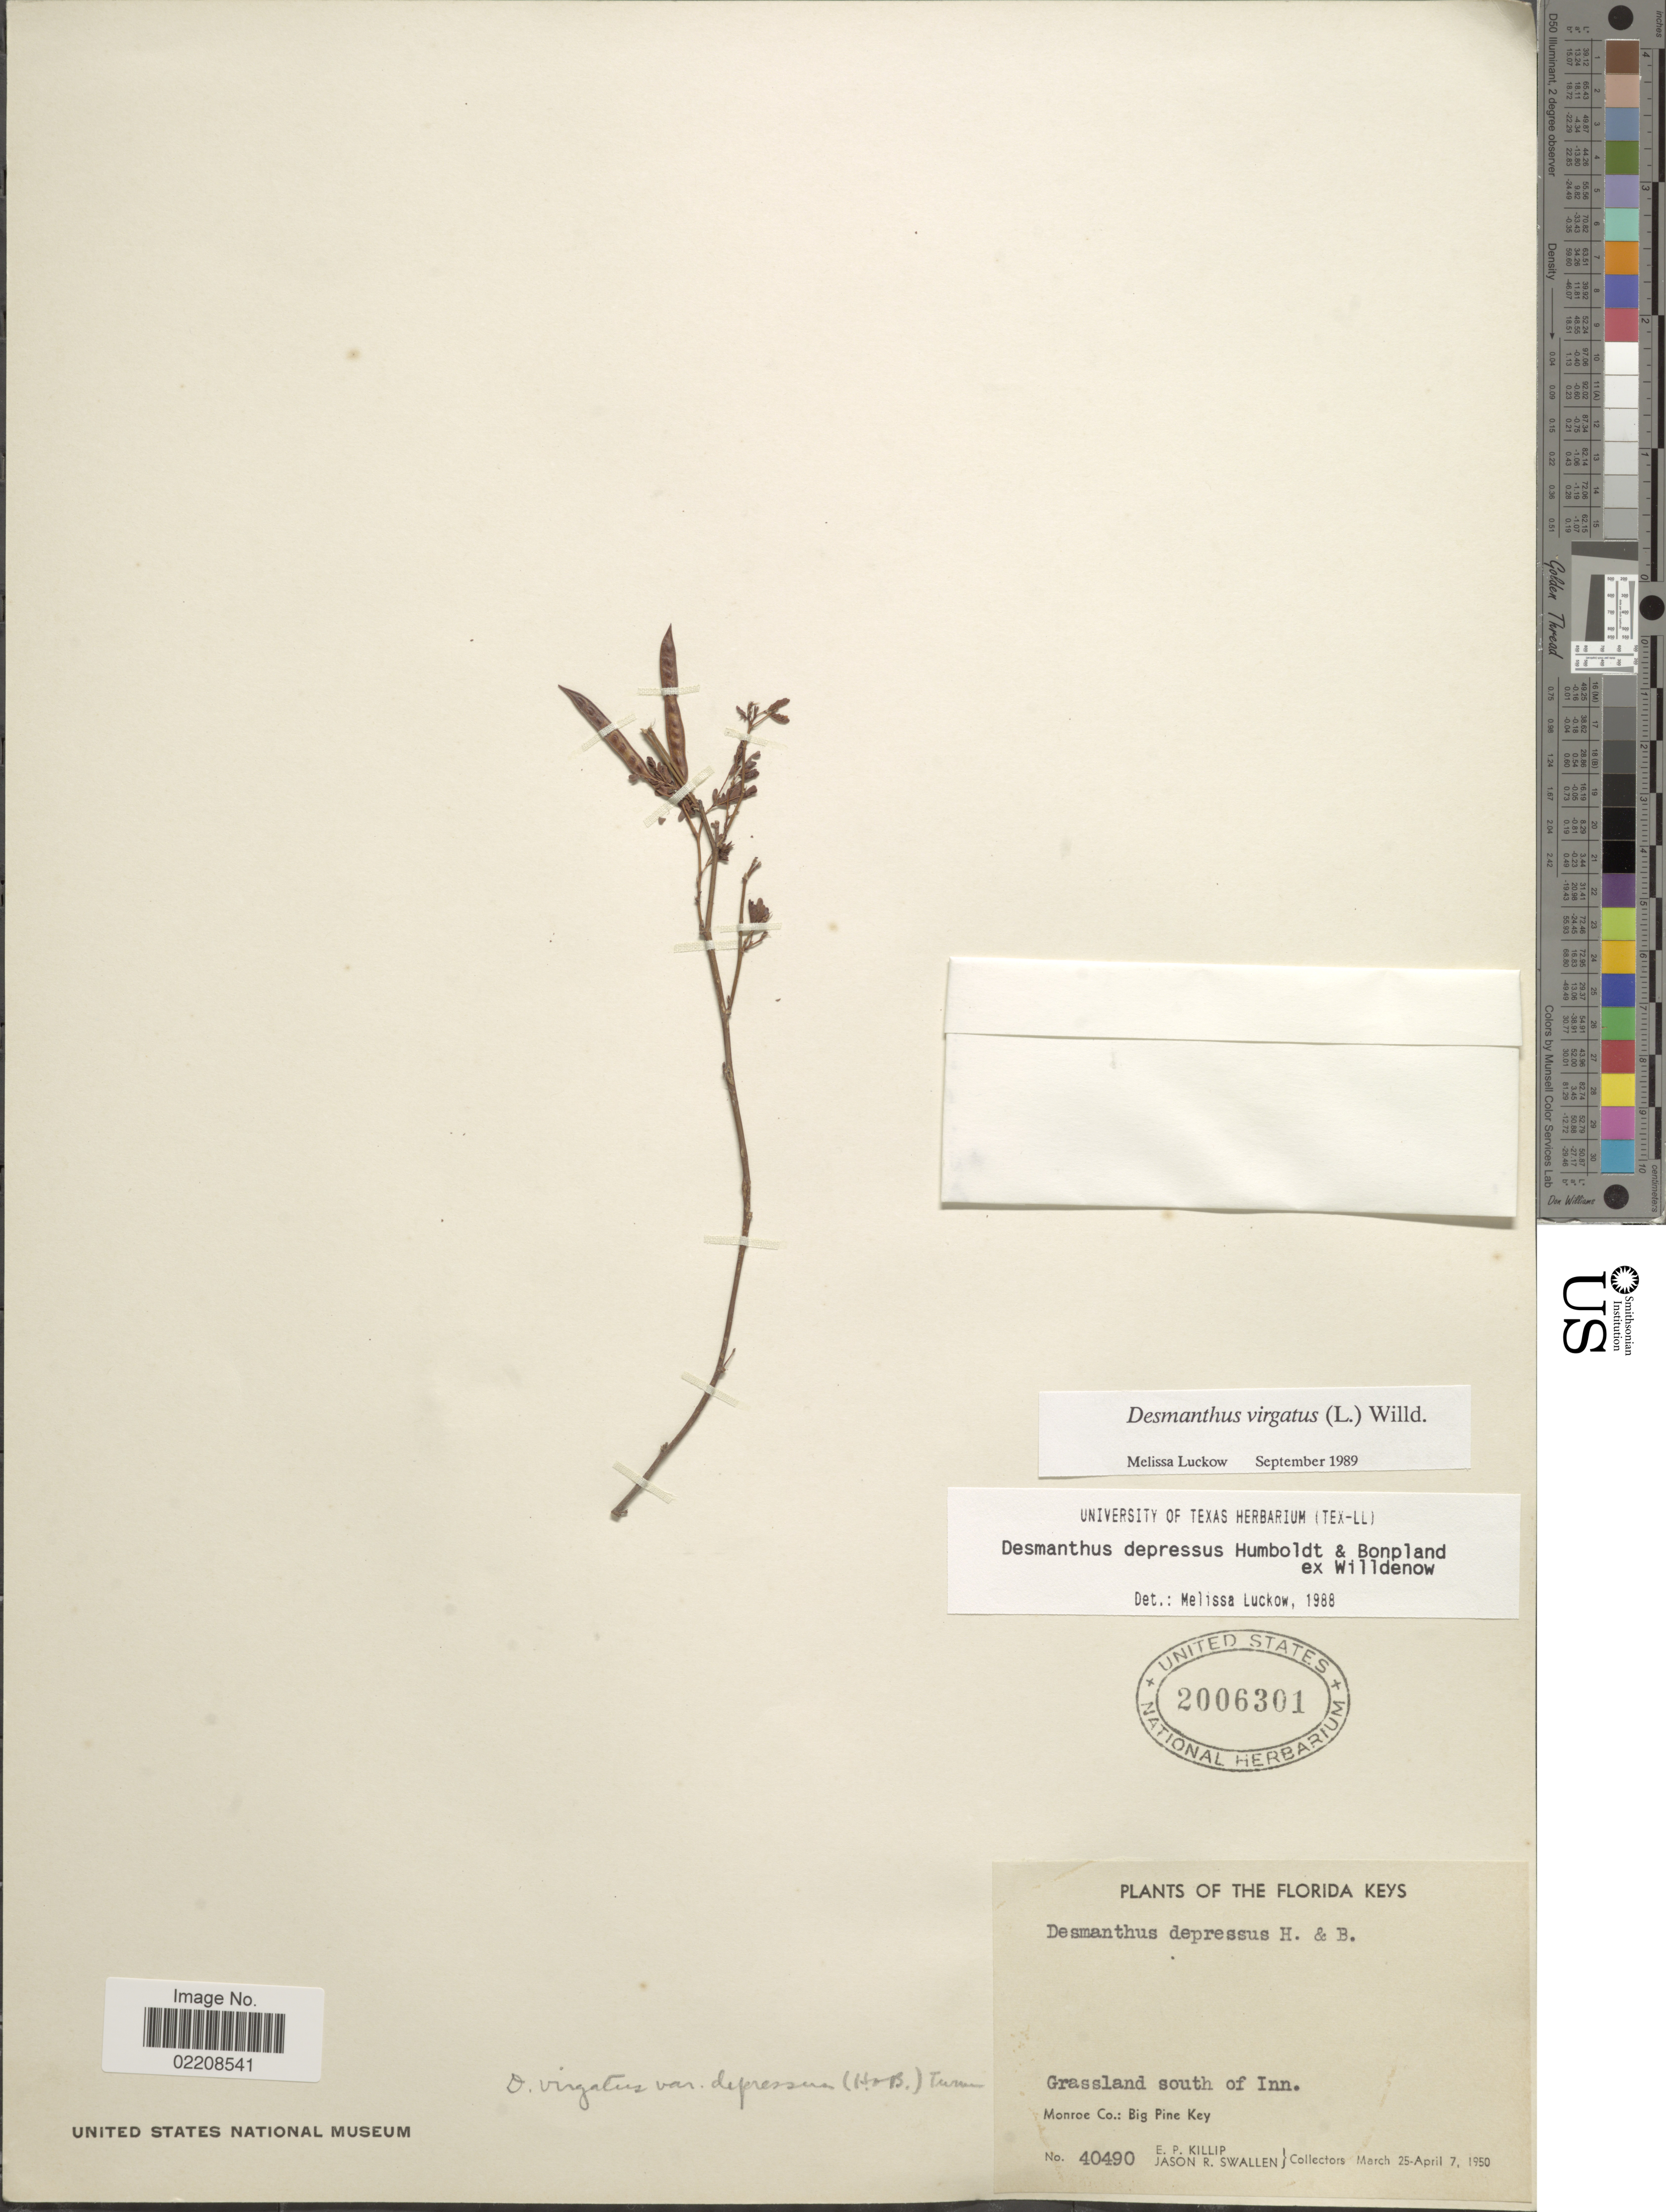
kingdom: Plantae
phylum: Tracheophyta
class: Magnoliopsida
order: Fabales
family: Fabaceae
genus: Desmanthus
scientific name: Desmanthus virgatus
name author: (L.) Willd.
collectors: E. P. Killip & J. R. Swallen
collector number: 40490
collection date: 1950-03-25/1950-04-07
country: United States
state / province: Florida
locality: Florida Keys. Grassland south of Inn. Monroe Co.: Big Pine Key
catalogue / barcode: US 2006301